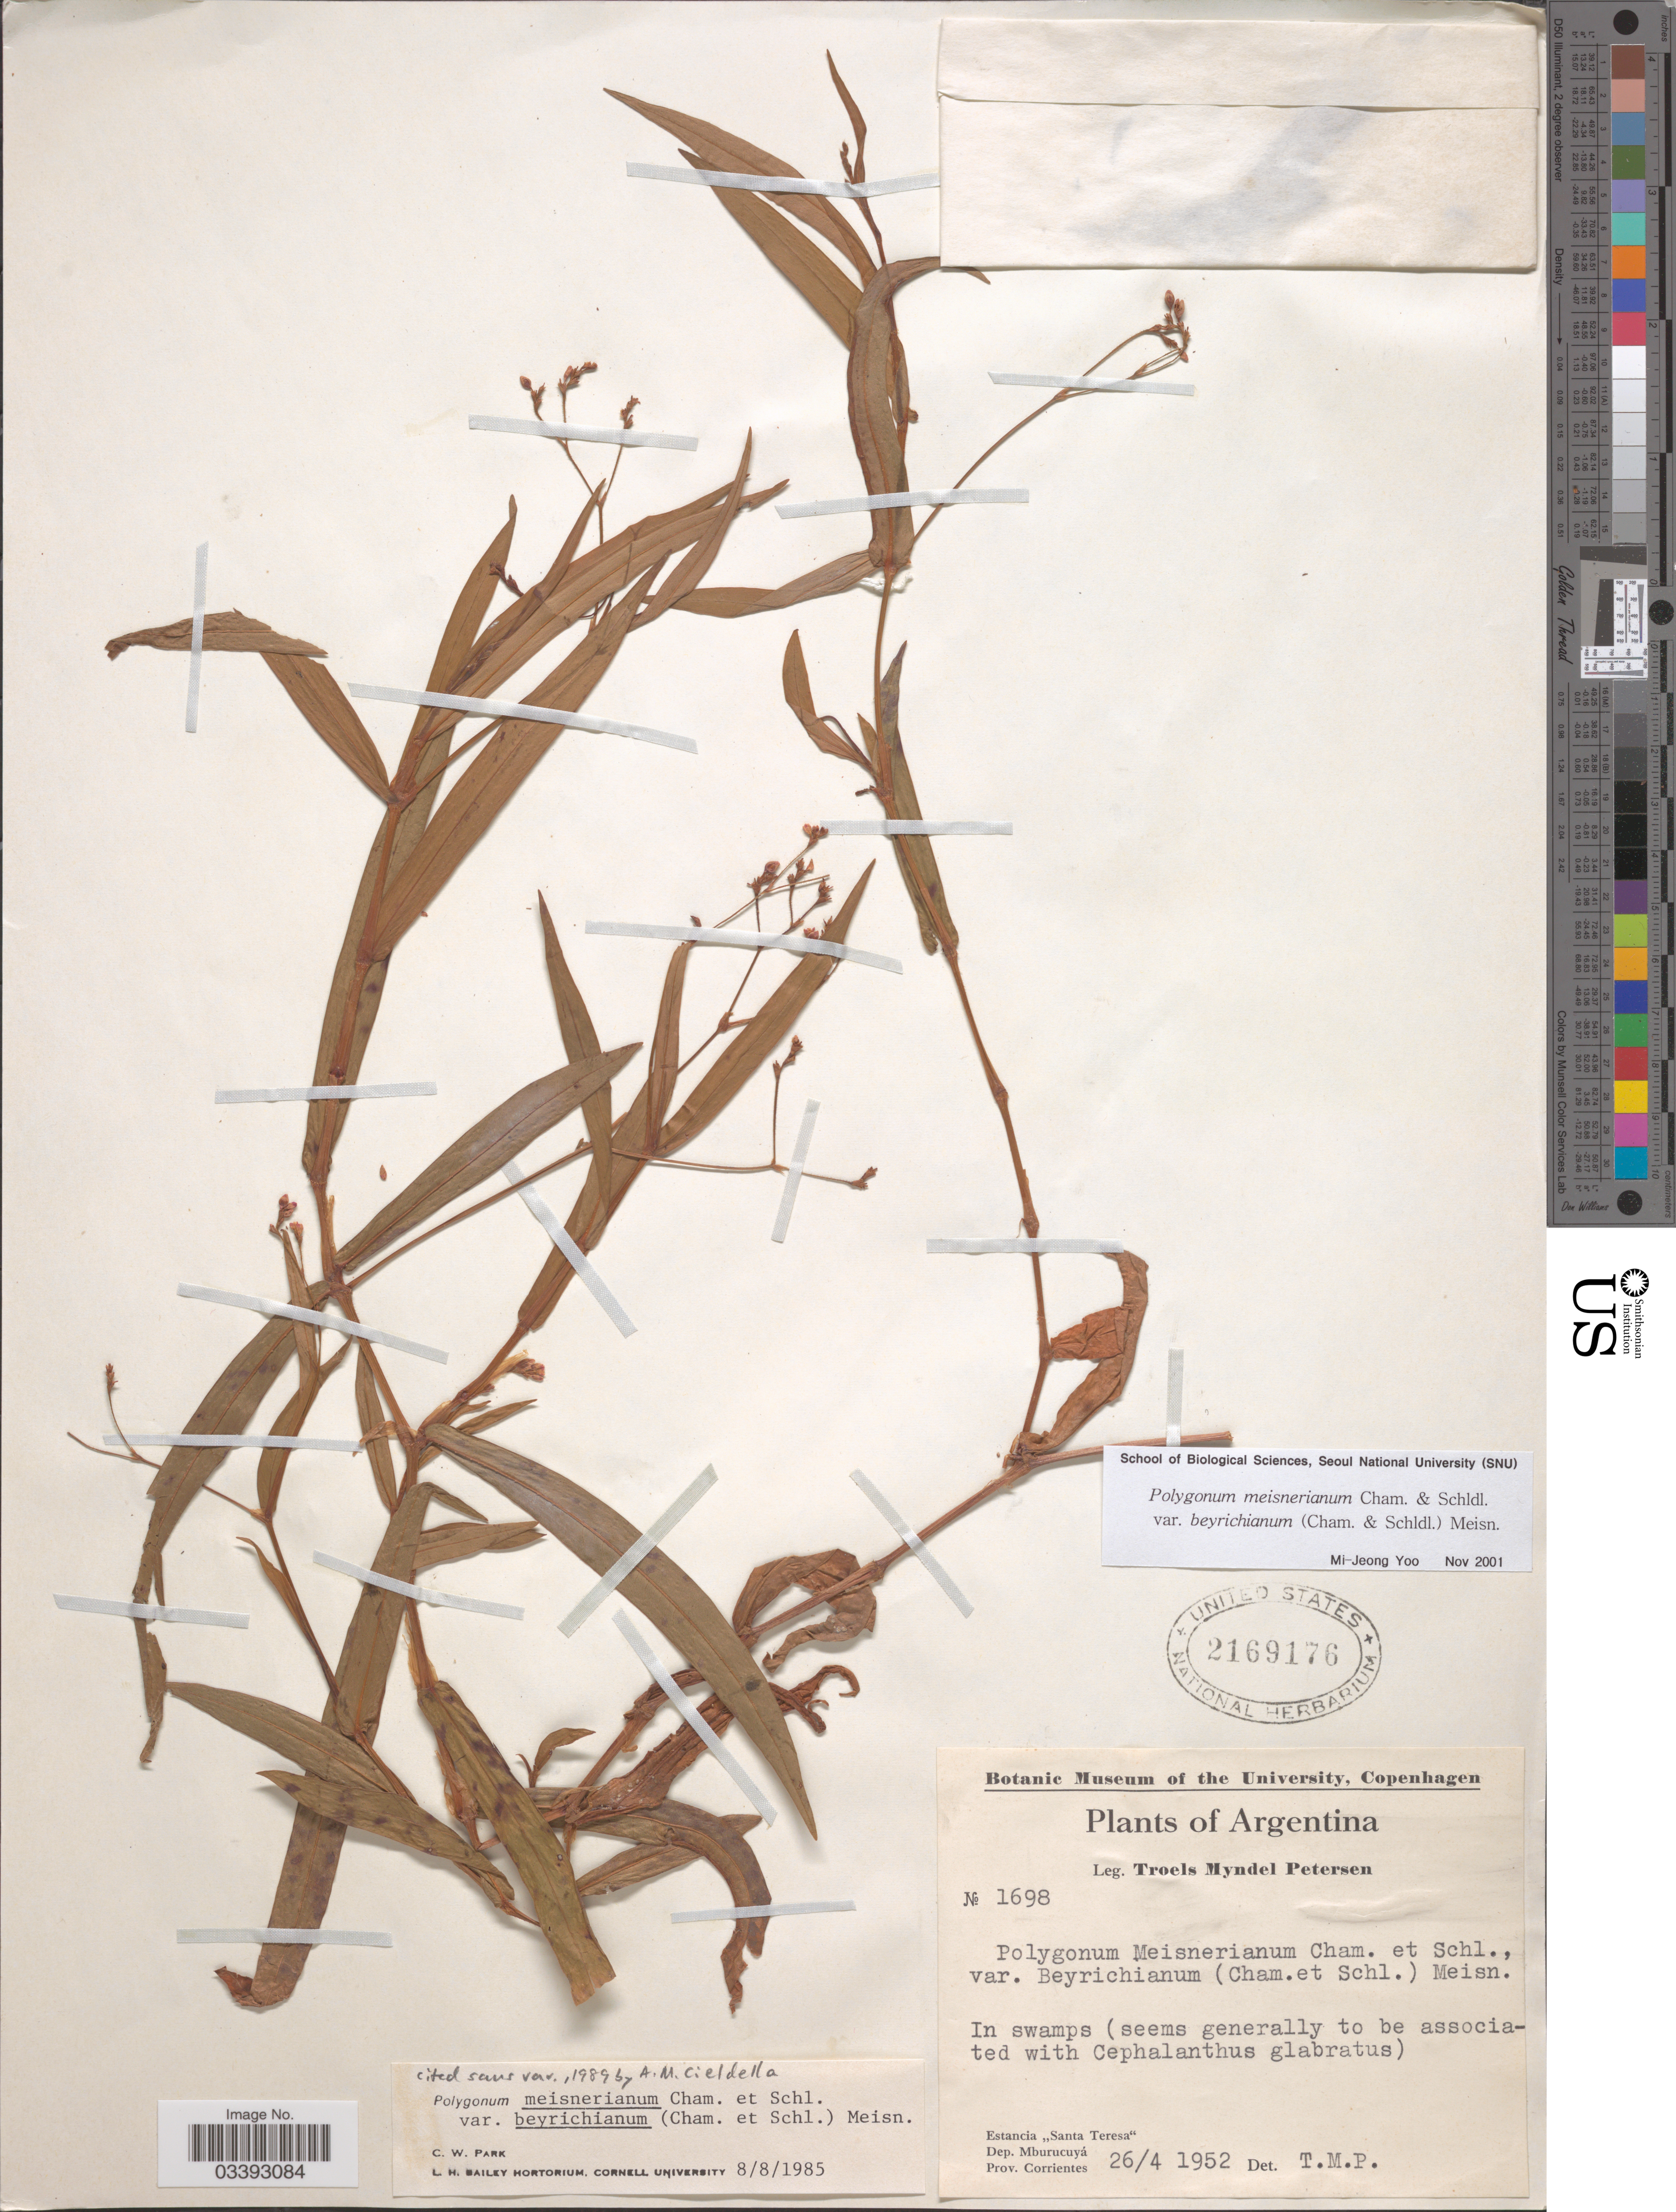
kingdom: Plantae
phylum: Tracheophyta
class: Magnoliopsida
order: Caryophyllales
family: Polygonaceae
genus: Polygonum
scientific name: Polygonum meisnerianum var. beyrichianum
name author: (Cham. & Schltdl.) Meisn.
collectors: T. M. Petersen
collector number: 1698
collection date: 1952-04-26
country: Argentina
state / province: Corrientes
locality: Estancia "Santa Teresa". Dep. Mburucuyá.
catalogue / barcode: US 2169176